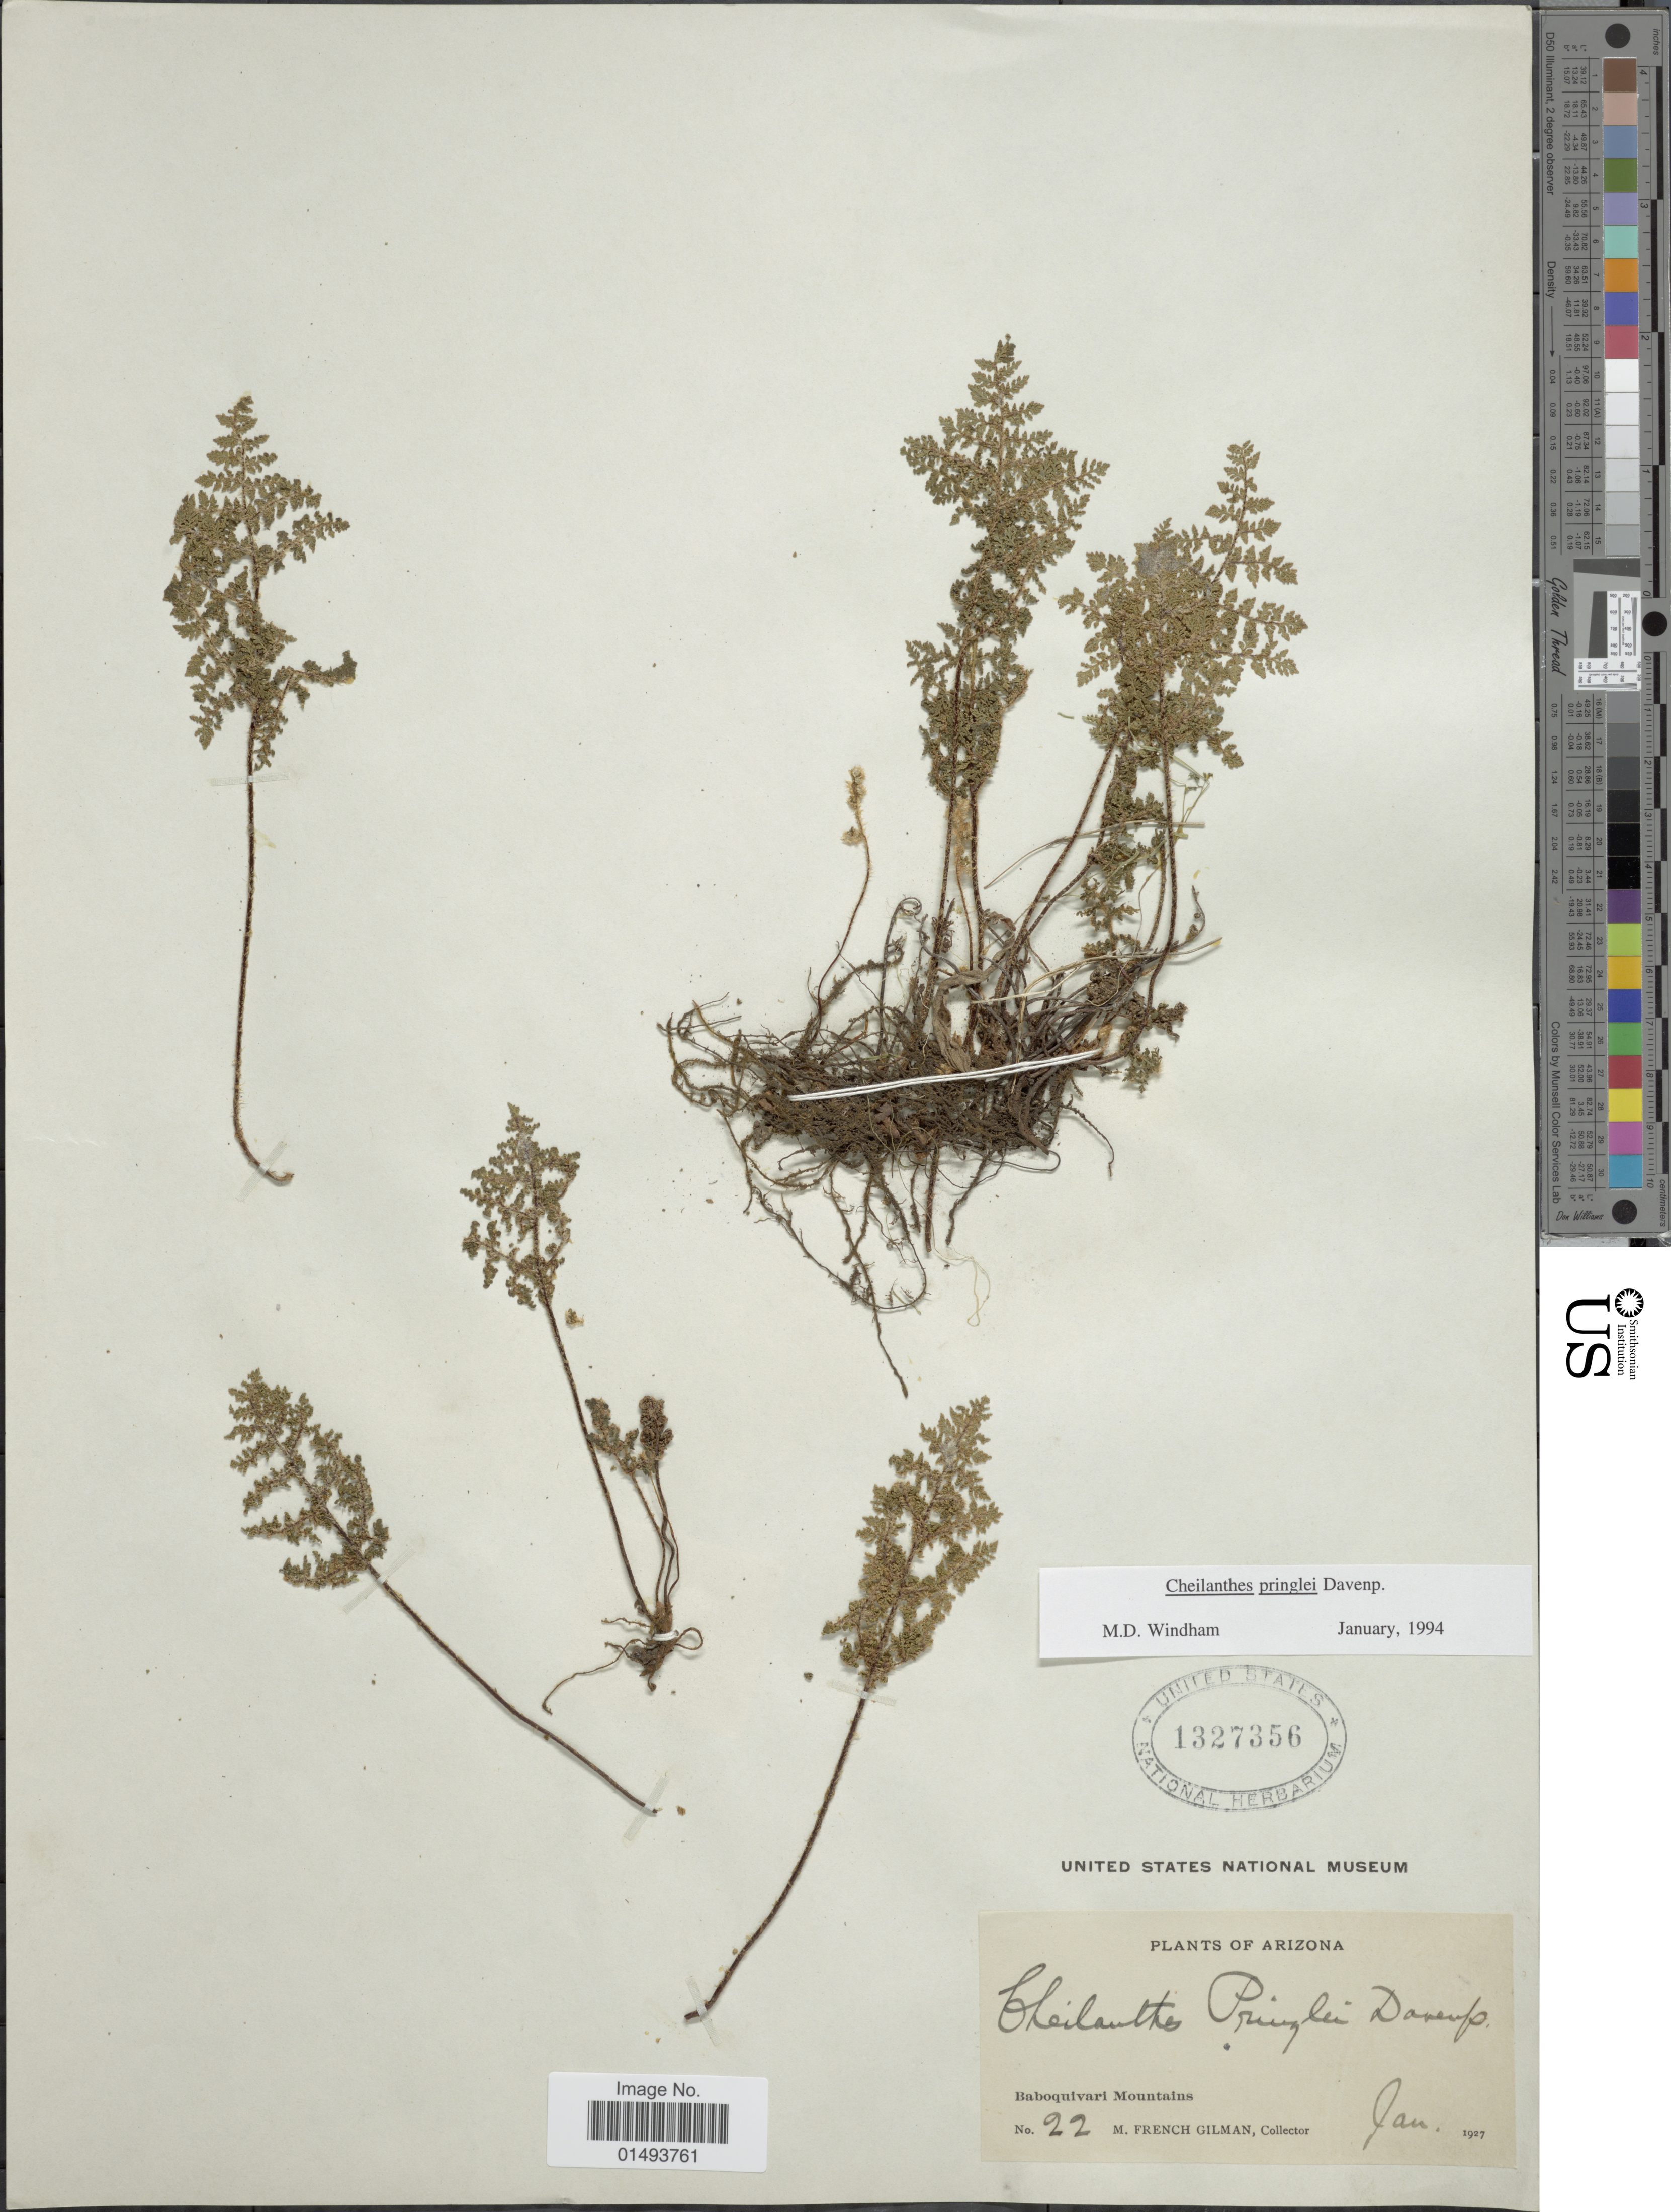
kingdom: Plantae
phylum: Tracheophyta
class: Polypodiopsida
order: Polypodiales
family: Pteridaceae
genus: Myriopteris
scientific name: Myriopteris pringlei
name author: (Davenp.) Grusz & Windham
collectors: M. F. Gilman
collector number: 22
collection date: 1927-01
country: United States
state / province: Arizona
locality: Plants of Arizona, Baboquivari Mountains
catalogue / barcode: US 1327356